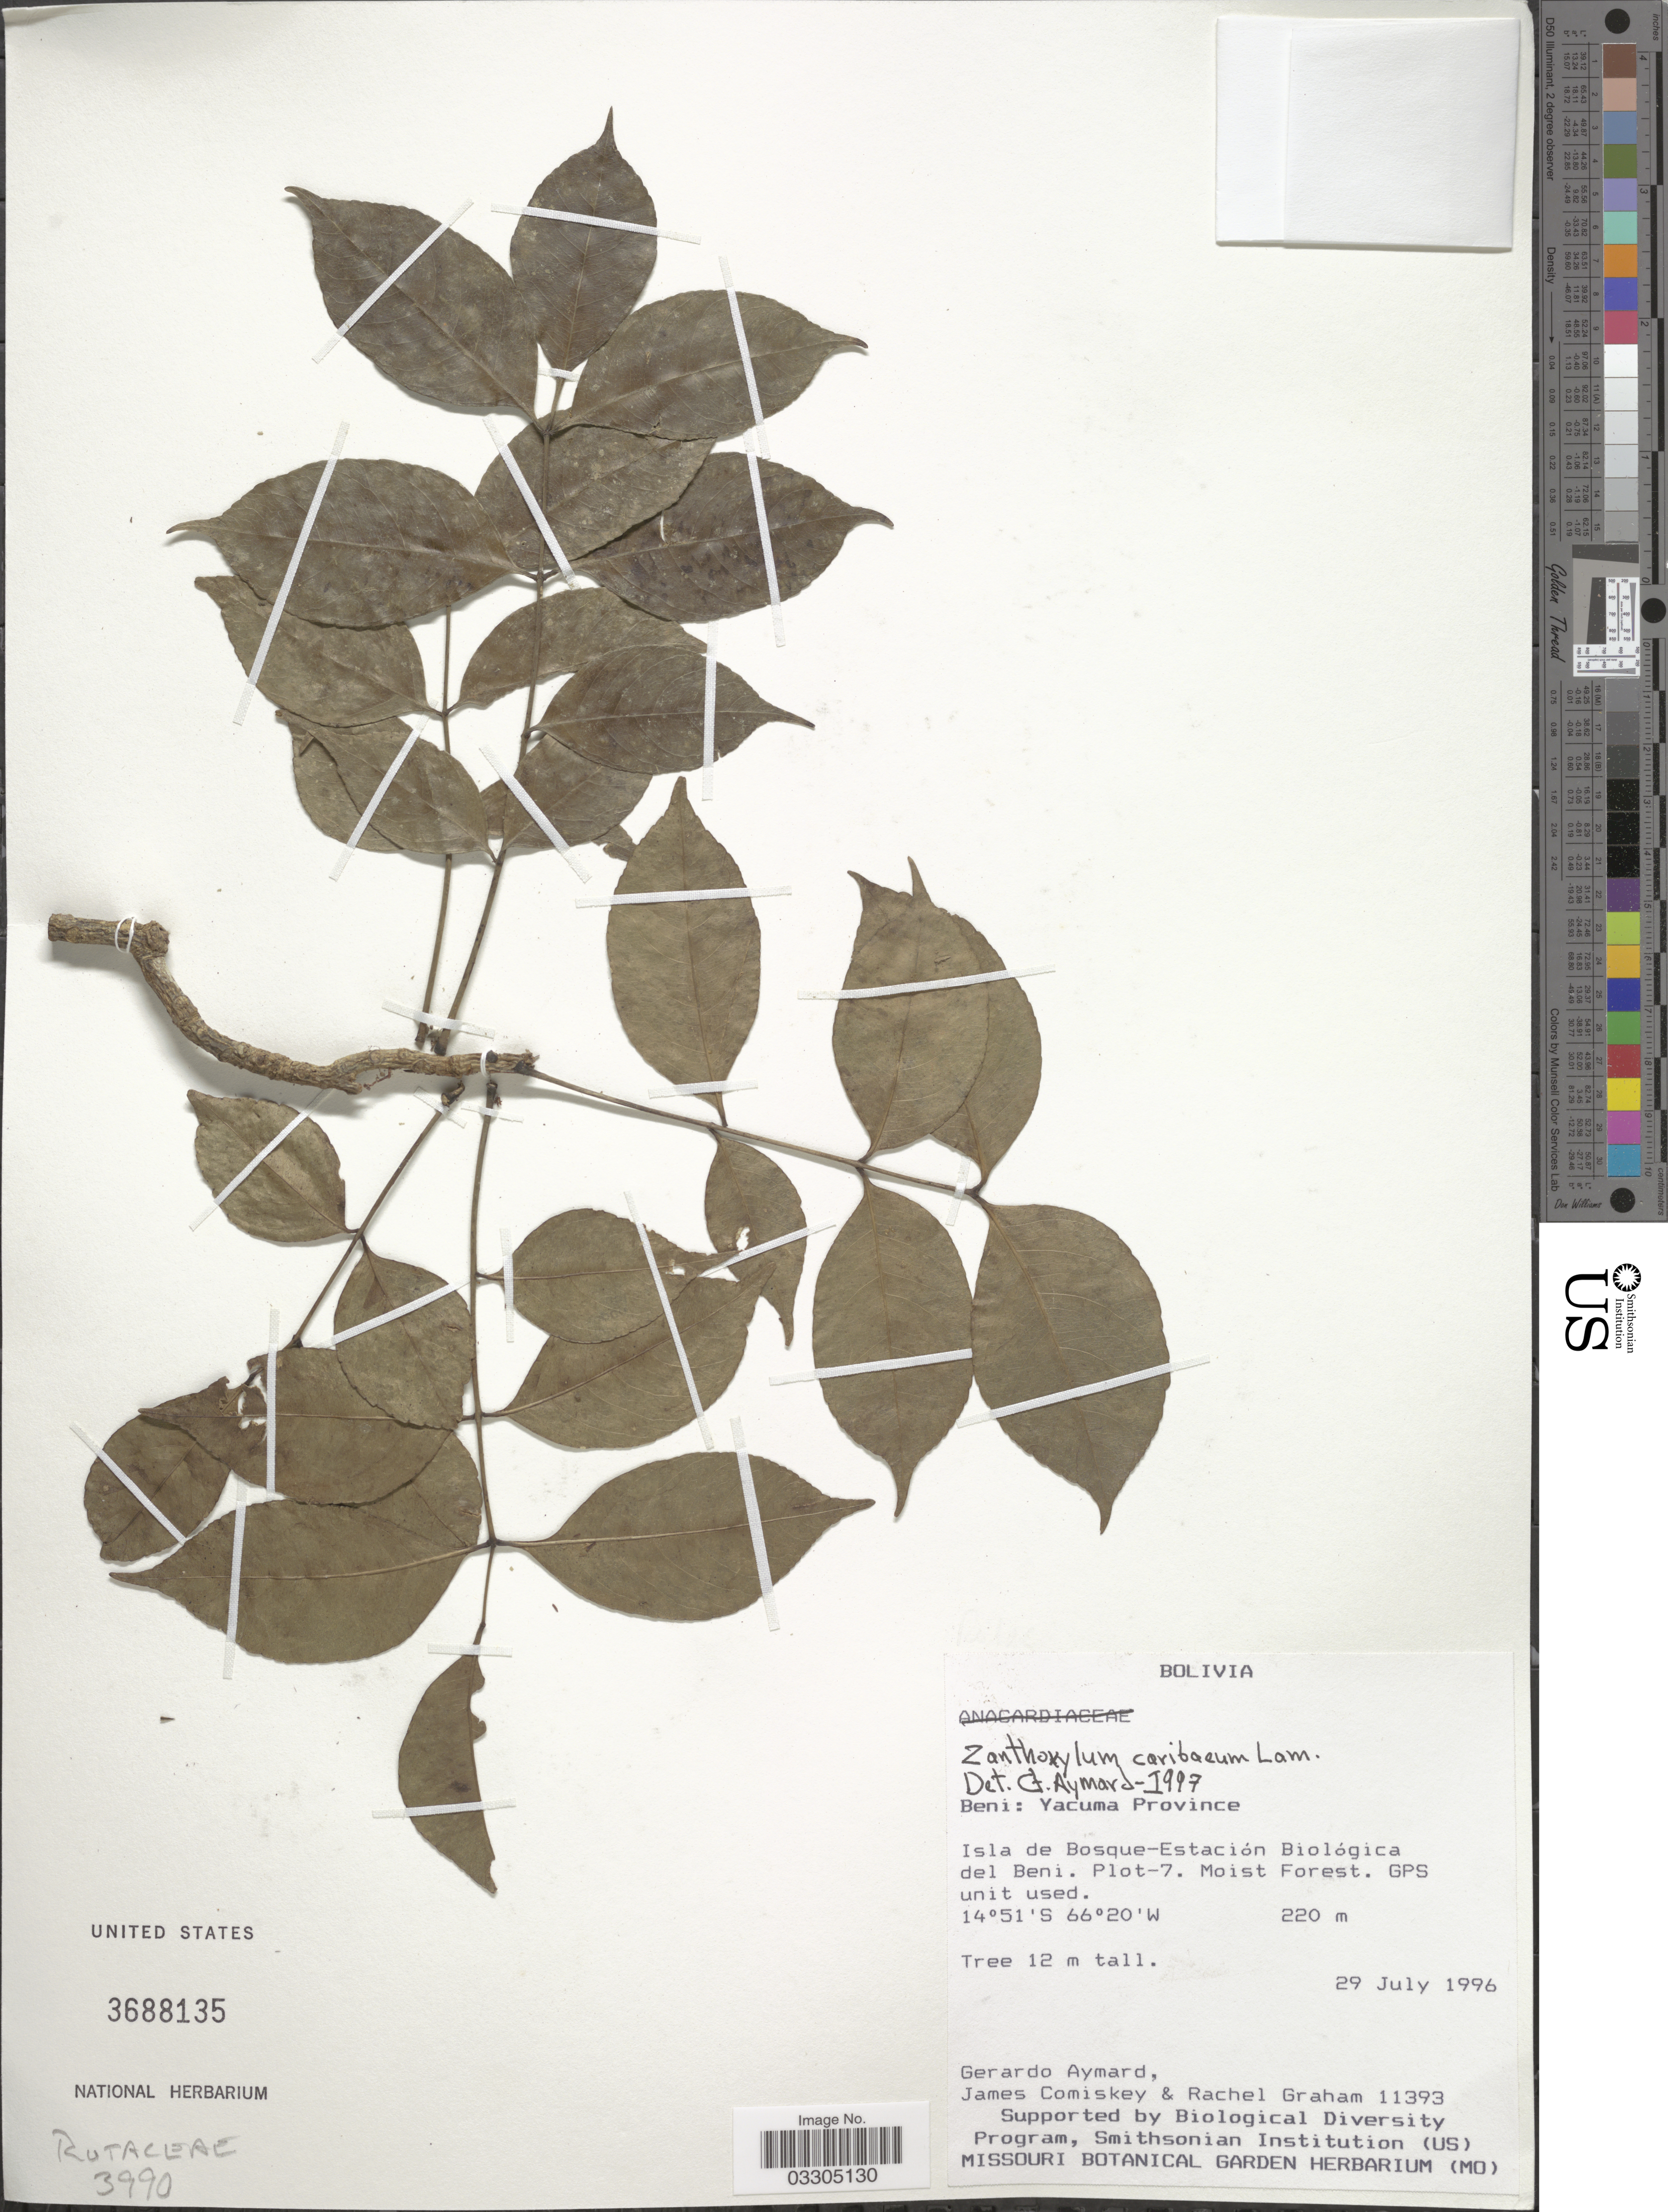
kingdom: Plantae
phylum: Tracheophyta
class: Magnoliopsida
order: Sapindales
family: Rutaceae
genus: Zanthoxylum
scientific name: Zanthoxylum petiolare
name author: A. St.-Hil. & Tul.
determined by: Londoño-Echeverri, Y.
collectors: G. A. Aymard, J. A. Comiskey & R. Graham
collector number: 11393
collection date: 1996-07-29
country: Bolivia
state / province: Beni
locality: Yacuma Province, Isla de Bosque-Estación Biológica del Beni. Plot-7.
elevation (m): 220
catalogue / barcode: US 3688135